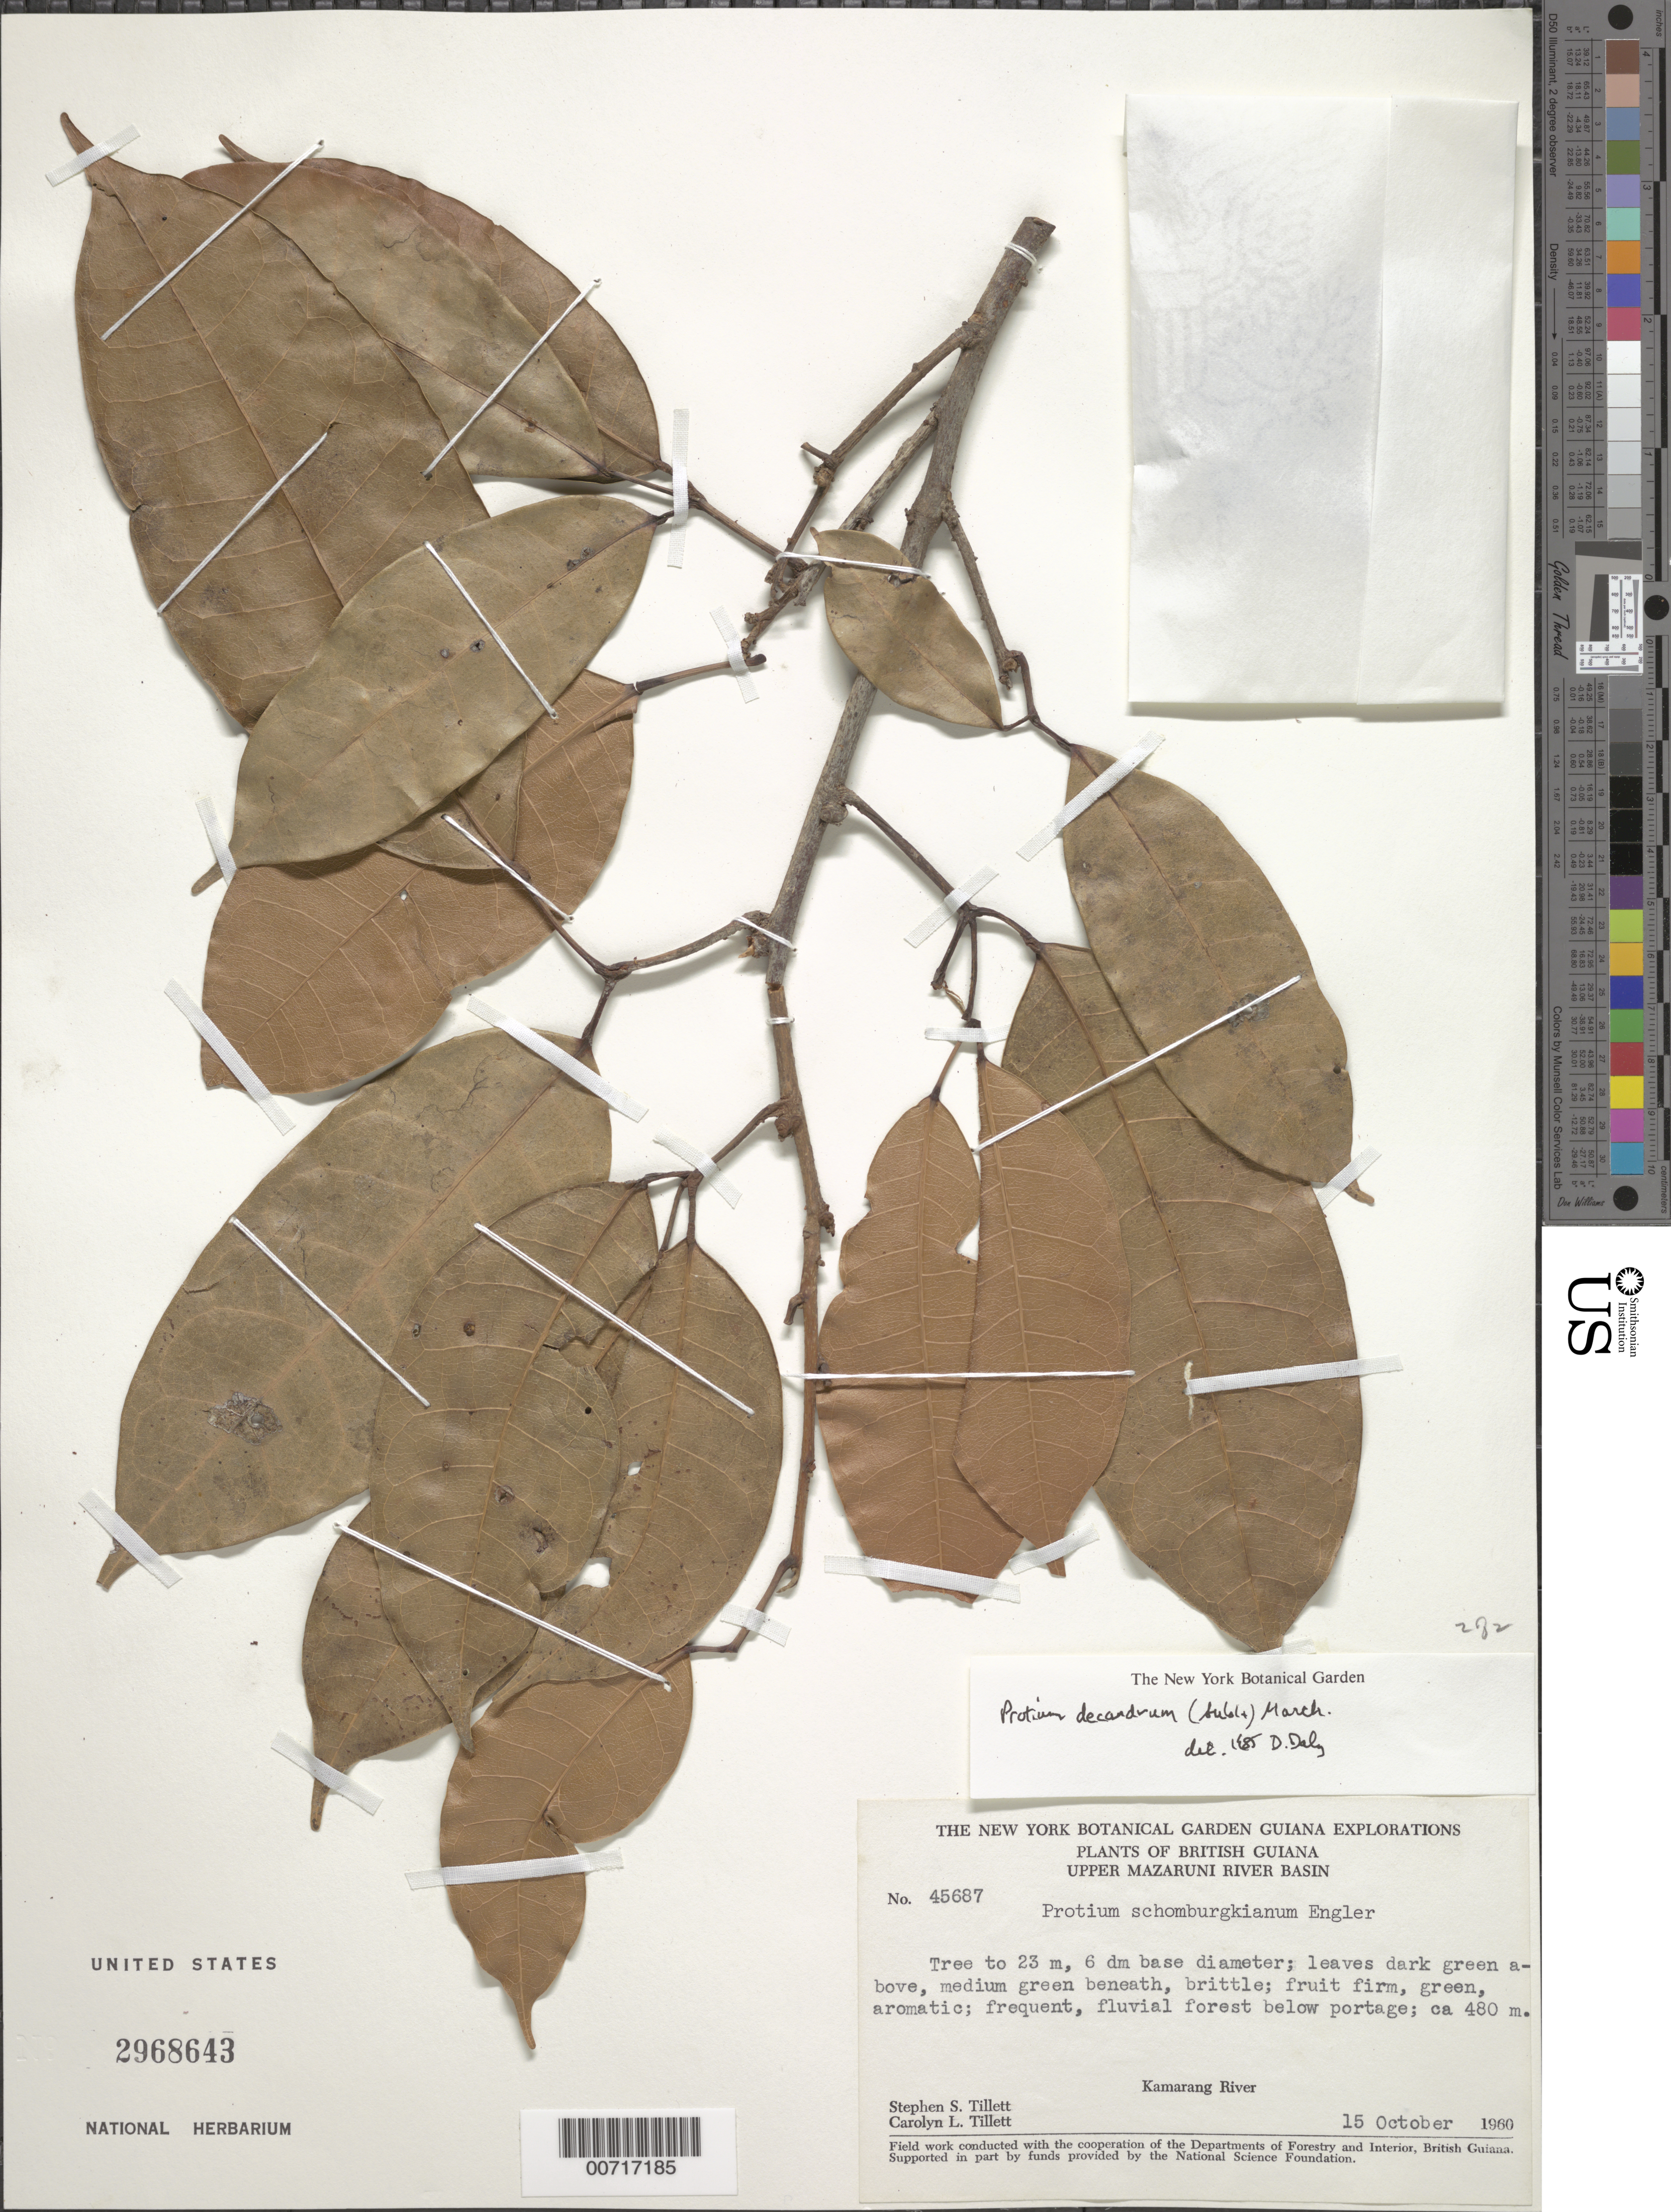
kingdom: Plantae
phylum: Tracheophyta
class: Magnoliopsida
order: Sapindales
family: Burseraceae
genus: Protium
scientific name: Protium decandrum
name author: (Aubl.) Marchand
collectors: S. S. Tillett & C. L. Tillett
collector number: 45687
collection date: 1960-10-15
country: Guyana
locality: British Guiana. Upper Mazaruni River Basin. Kamarang River.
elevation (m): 480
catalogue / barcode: US 2968643